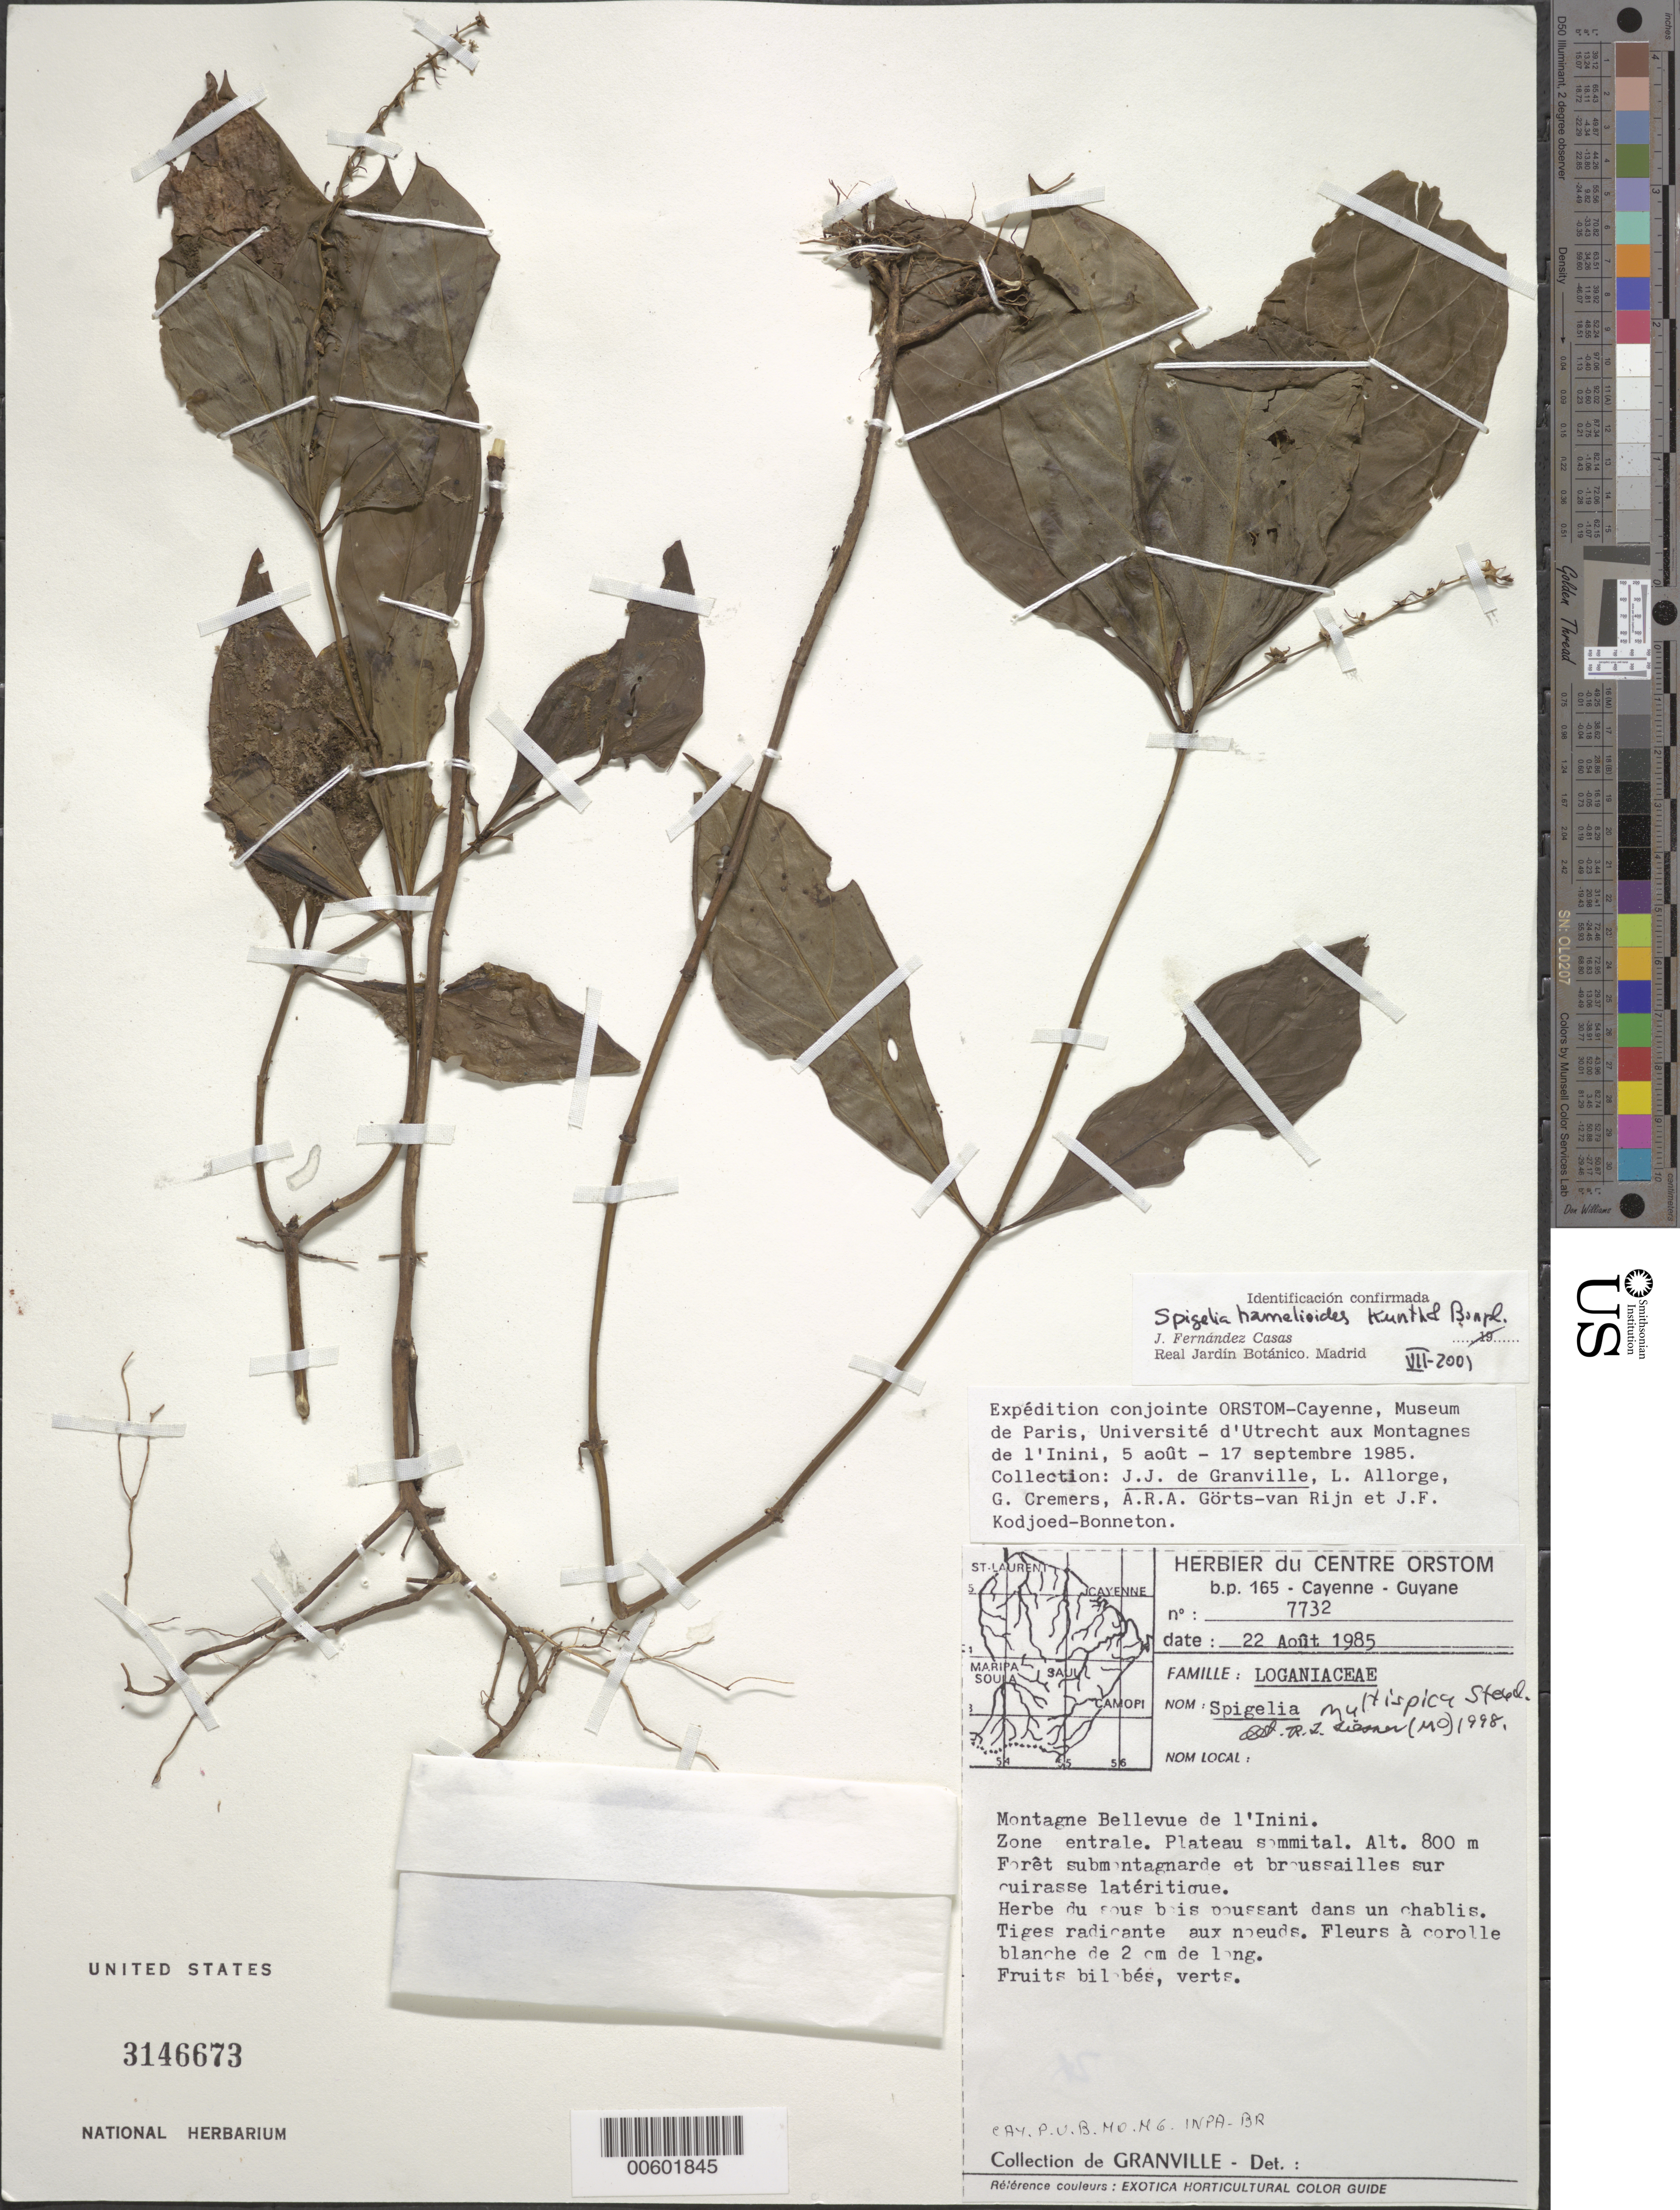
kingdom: Plantae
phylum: Tracheophyta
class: Magnoliopsida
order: Gentianales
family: Loganiaceae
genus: Spigelia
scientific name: Spigelia multispica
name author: Steud.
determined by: Liesner, R. L.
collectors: J.-J. de Granville, L. Allorge, G. Cremers, A. .R. A. Görts-van Rijn & J. Kodjoed-Bonneton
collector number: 7732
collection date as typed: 22-Aug-85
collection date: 1985-08-22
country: French Guiana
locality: Montagnes Bellevue de l'Inini, zone centrale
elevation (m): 800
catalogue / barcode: US 3146673